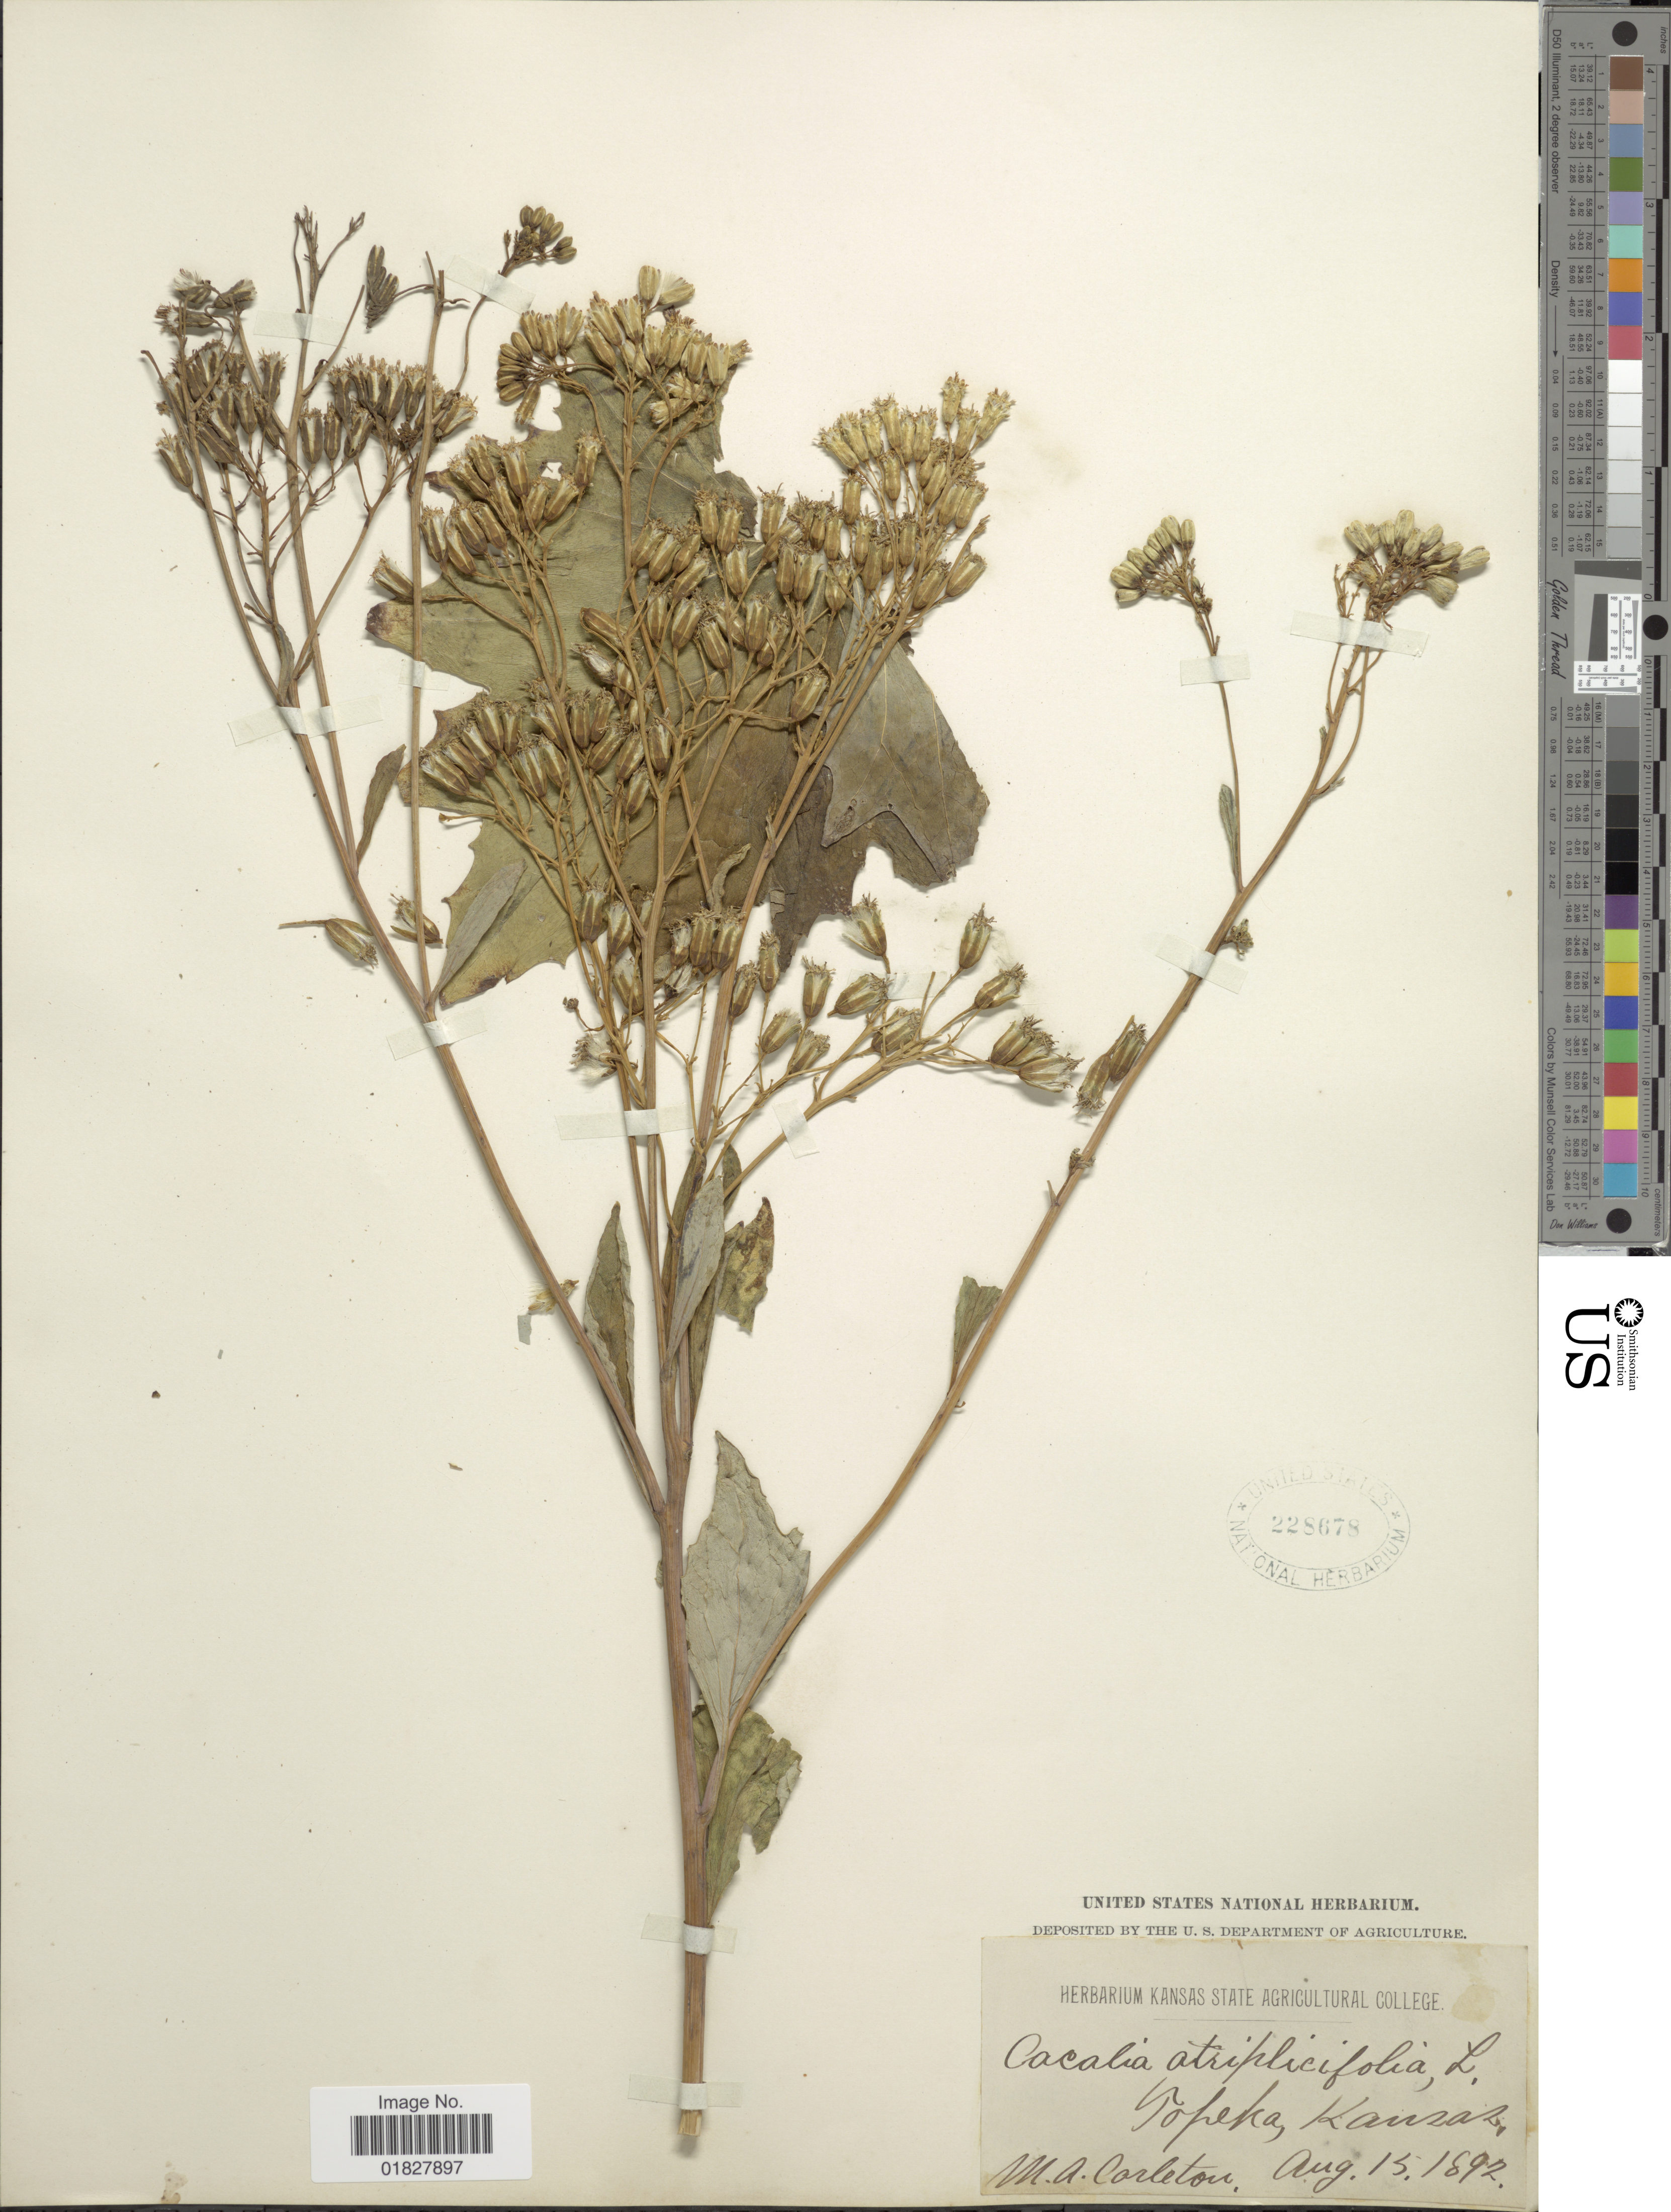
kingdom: Plantae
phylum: Tracheophyta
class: Magnoliopsida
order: Asterales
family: Asteraceae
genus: Arnoglossum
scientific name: Arnoglossum atriplicifolium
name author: (L.) H. Rob.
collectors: M. A. Carleton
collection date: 1892-08-15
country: United States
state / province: Kansas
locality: Topeka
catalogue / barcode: US 228678